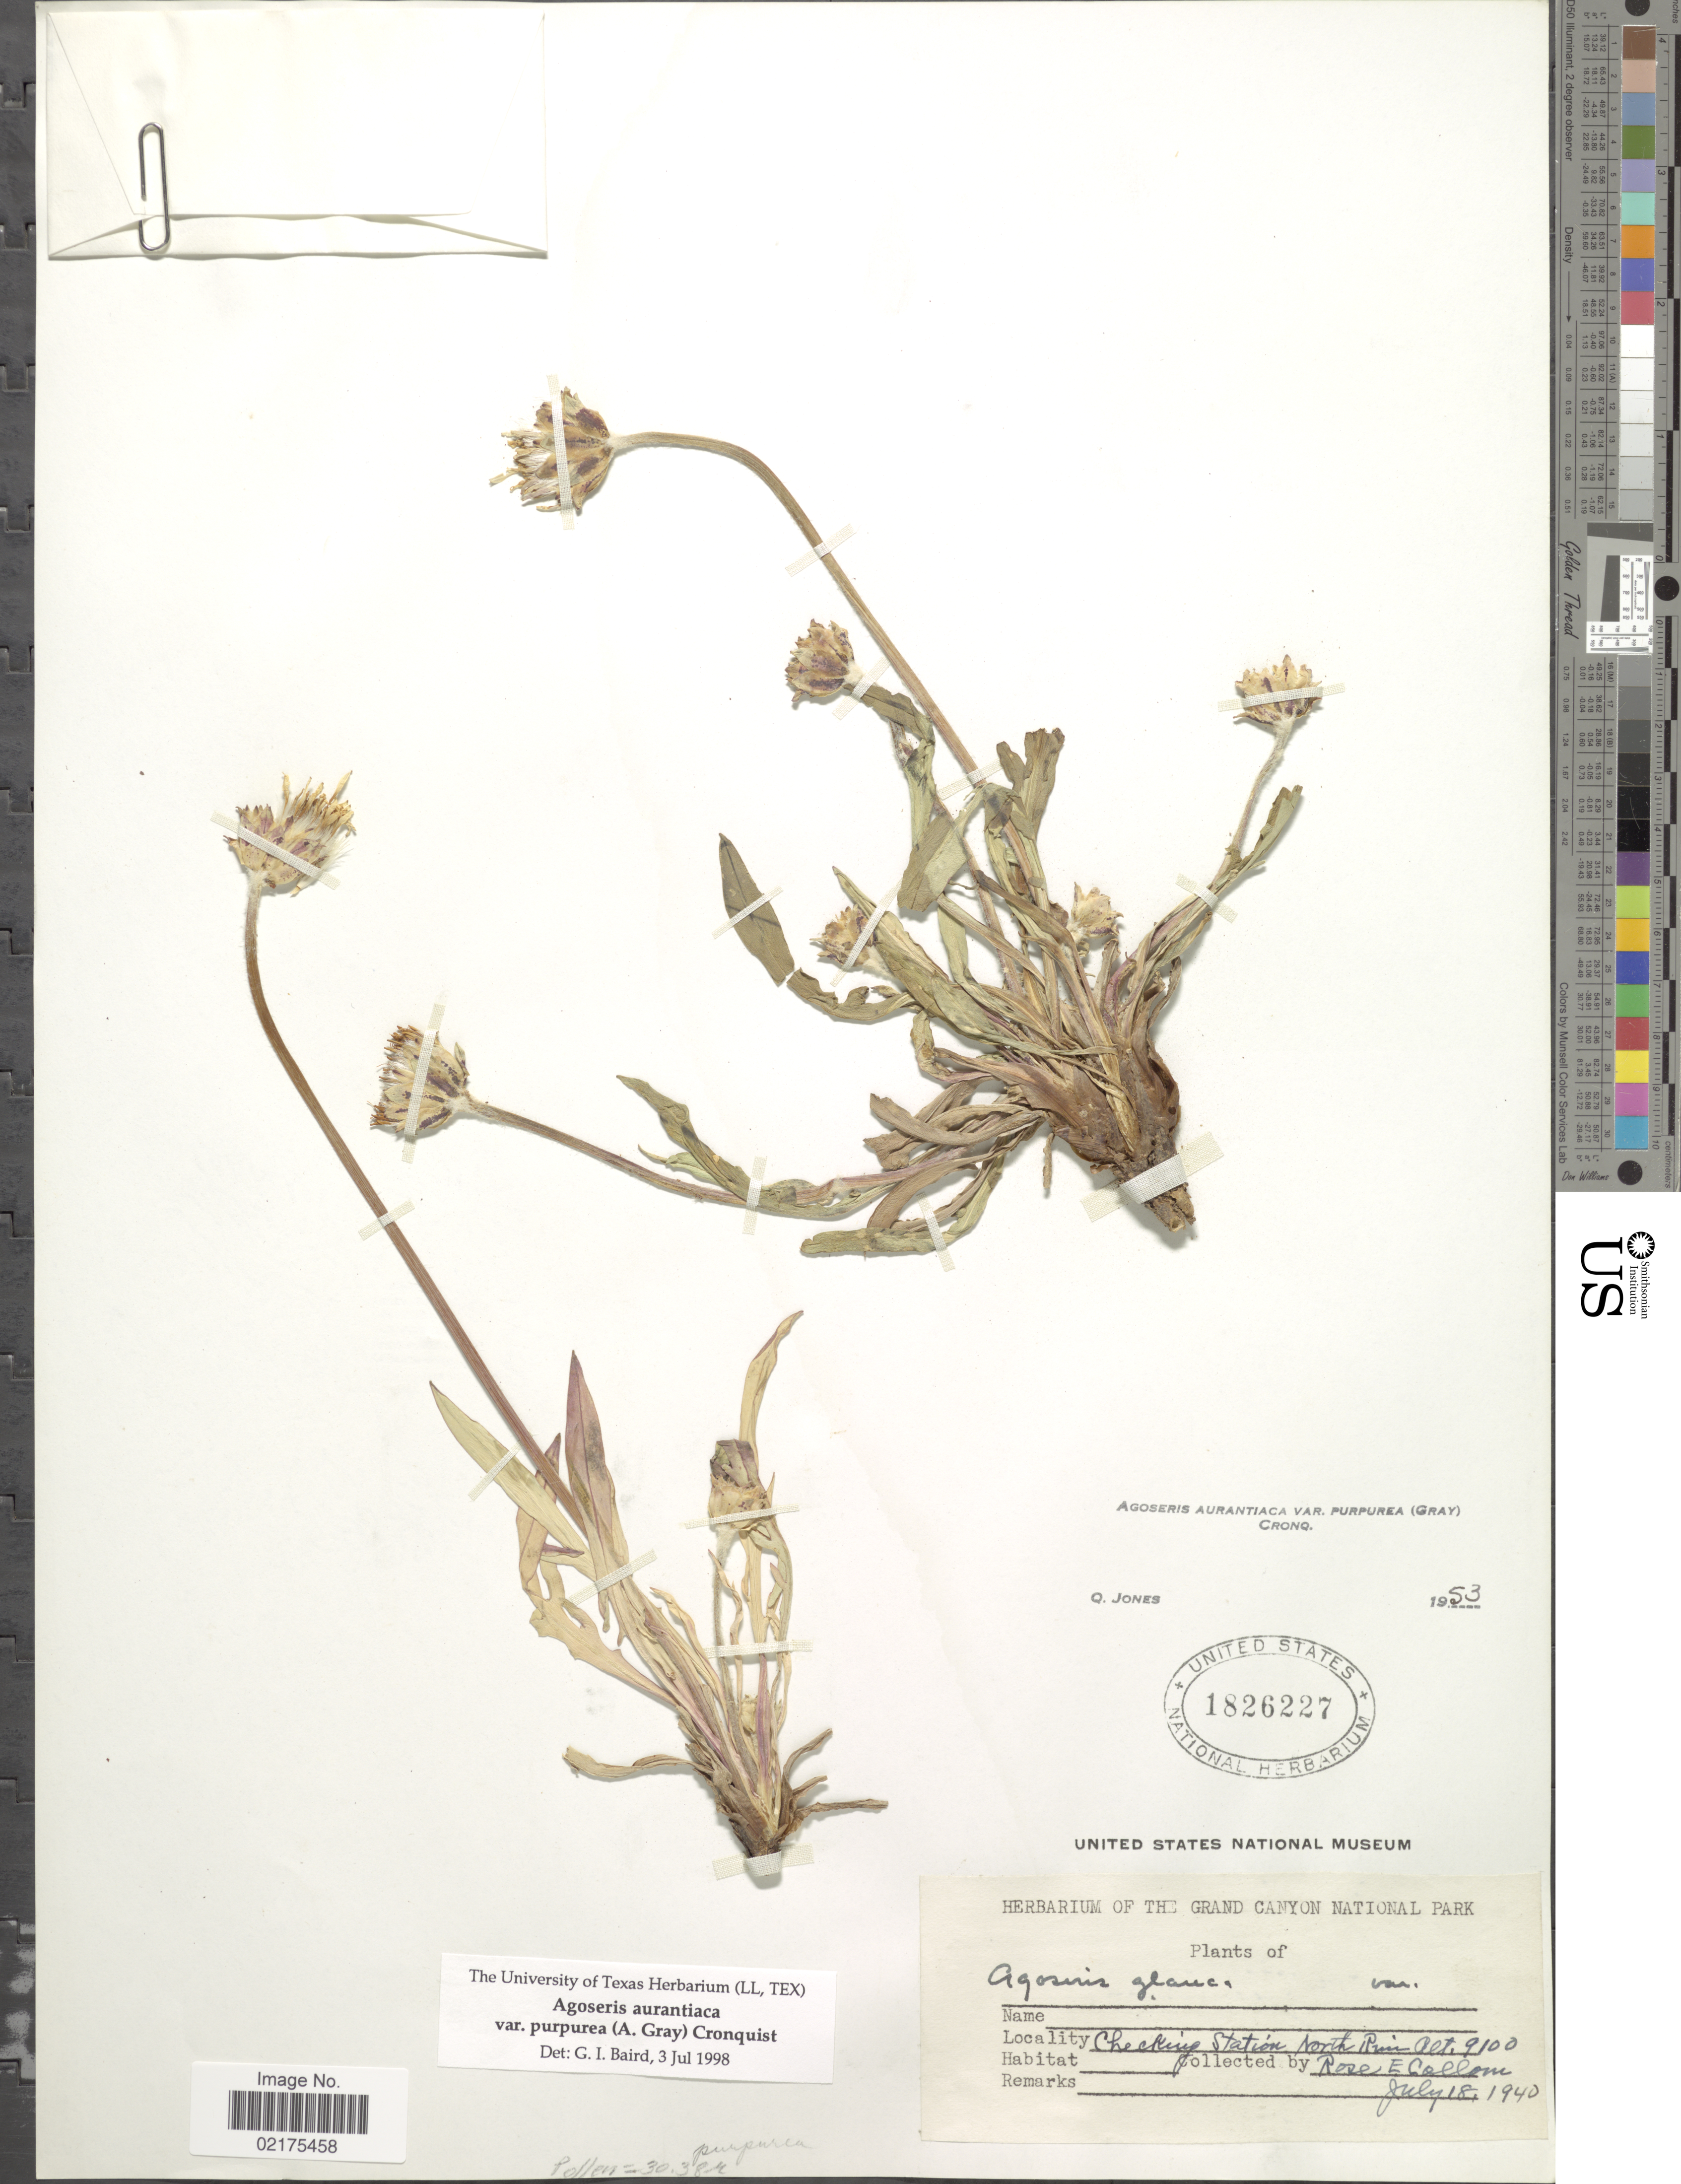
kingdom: Plantae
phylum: Tracheophyta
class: Magnoliopsida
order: Asterales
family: Asteraceae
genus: Agoseris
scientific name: Agoseris aurantiaca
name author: (Hook.) Greene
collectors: R. E. Collom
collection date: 1940-07-18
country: United States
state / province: Arizona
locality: Checking Station North Rim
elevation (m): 2774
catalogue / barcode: US 1826227